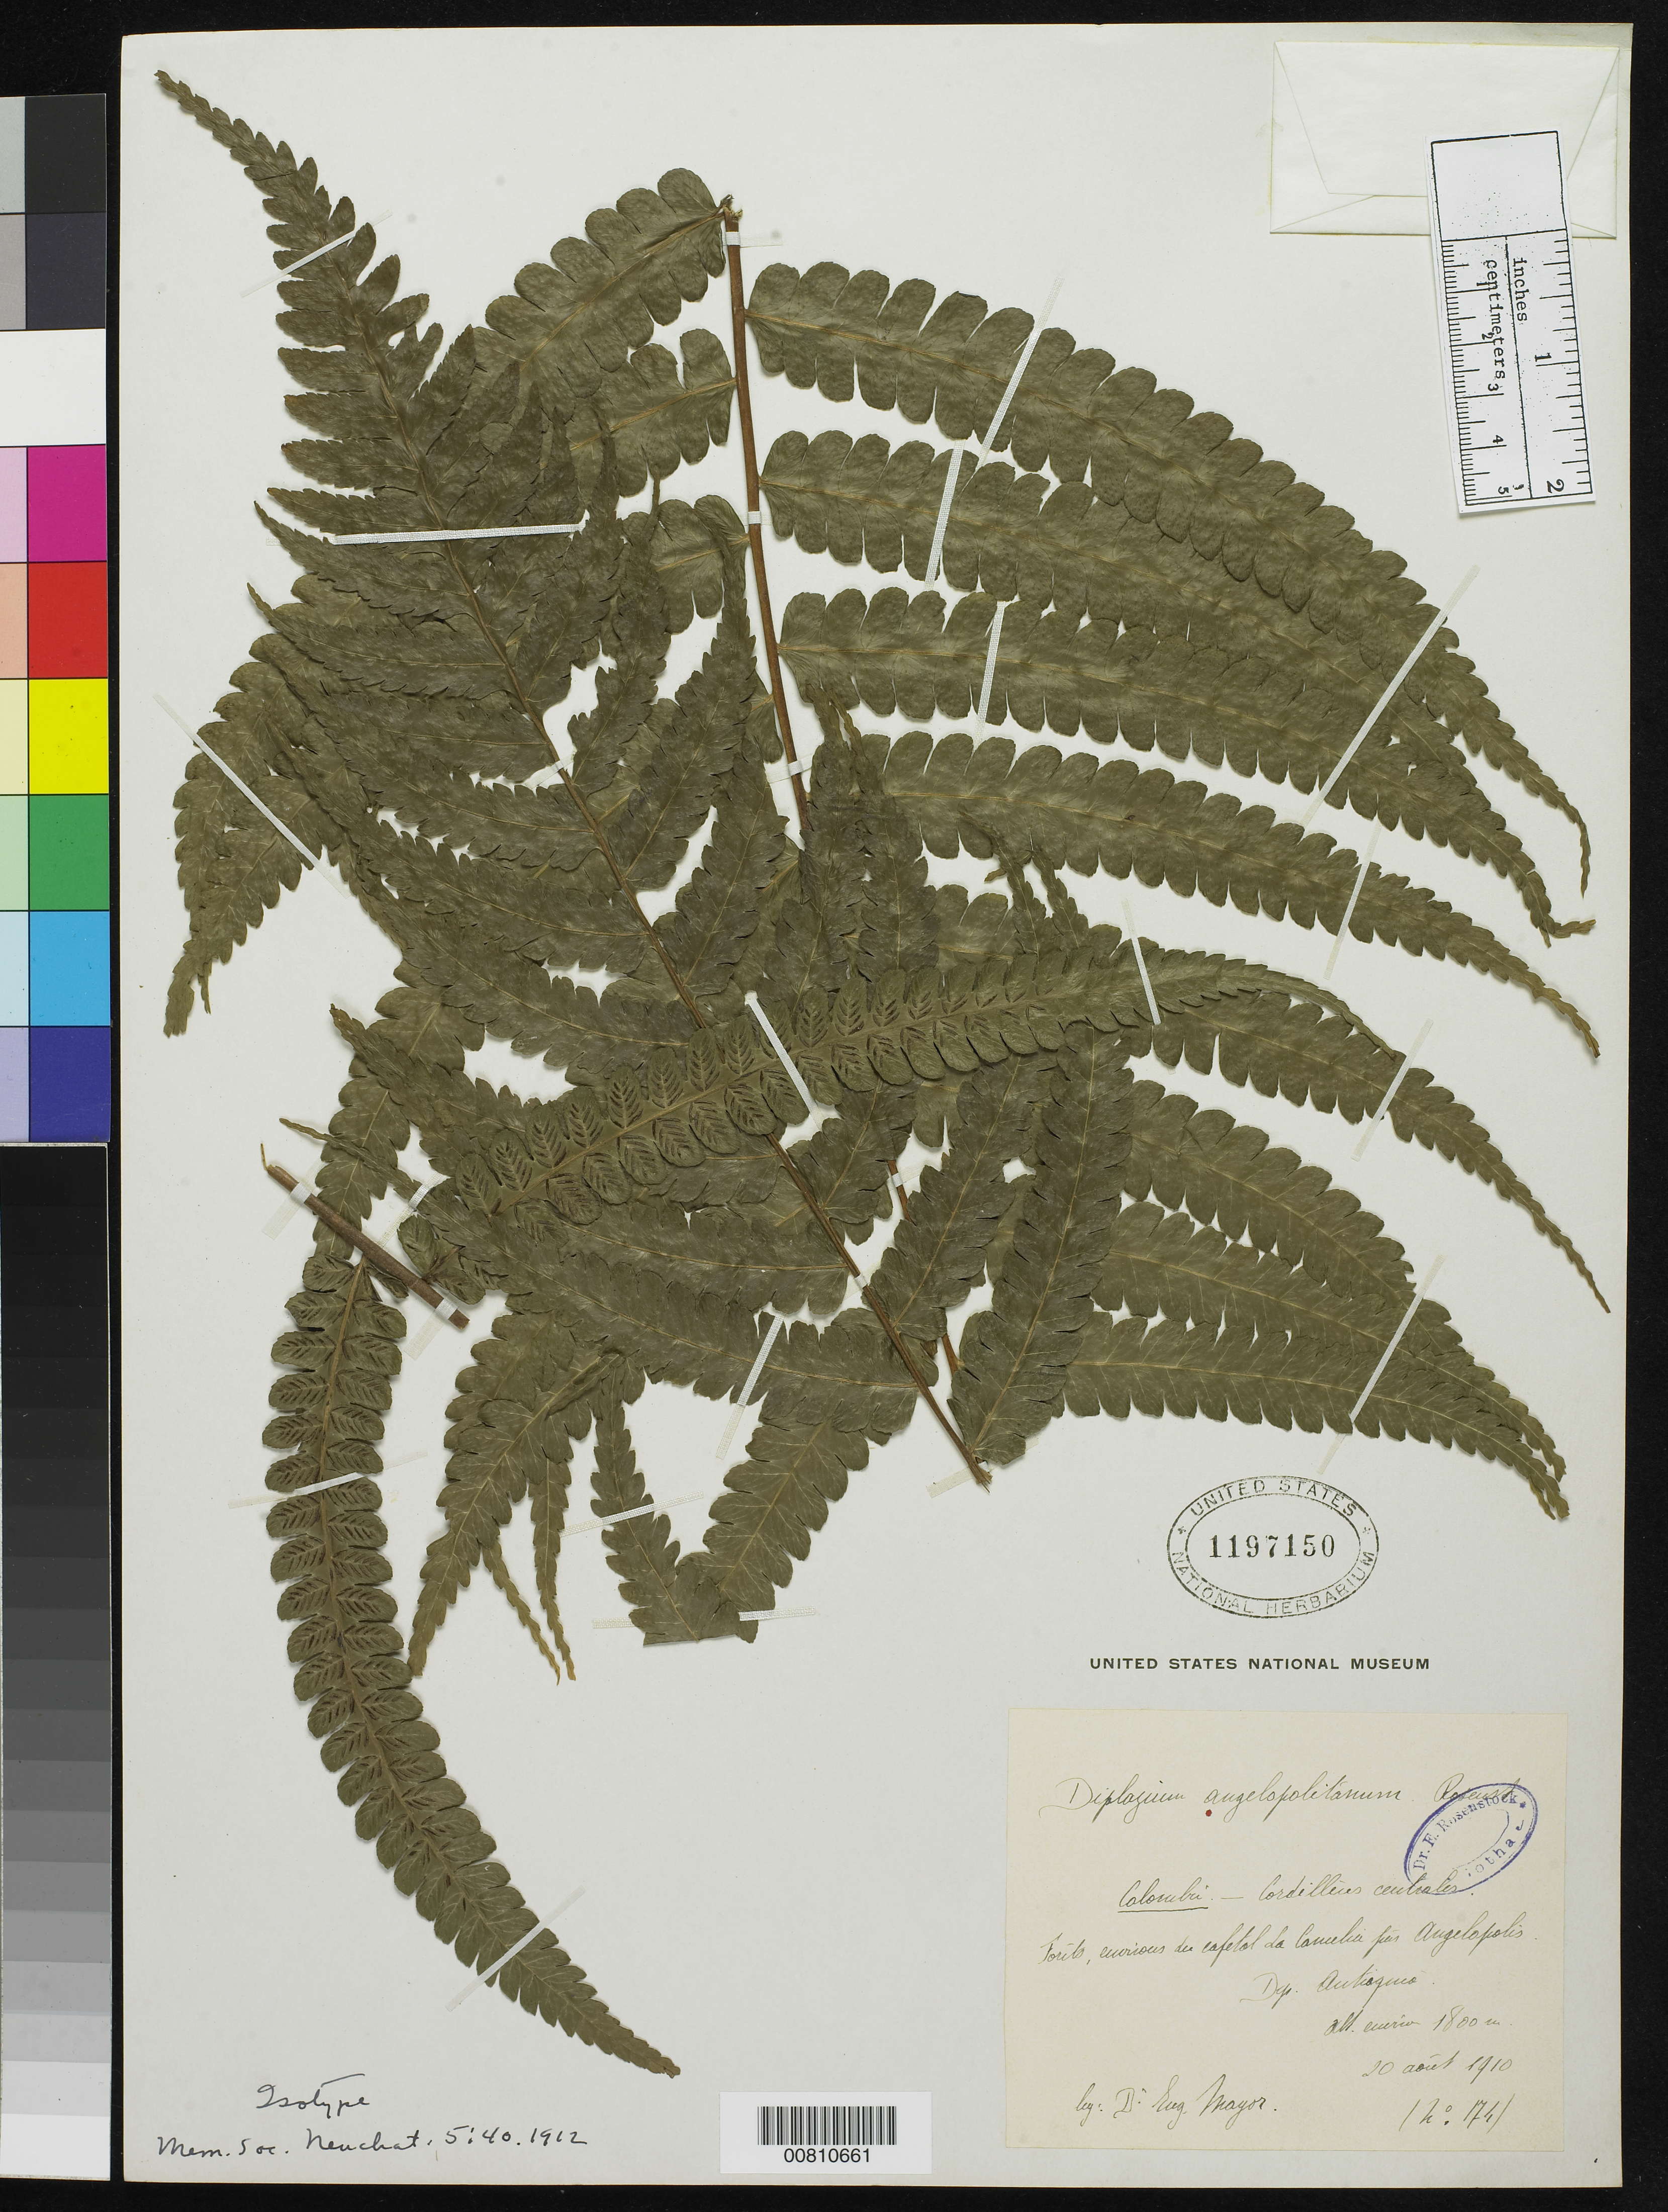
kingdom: Plantae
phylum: Tracheophyta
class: Polypodiopsida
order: Polypodiales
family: Athyriaceae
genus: Diplazium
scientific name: Diplazium angelopolitanum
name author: Rosenst.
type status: Isotype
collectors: E. Mayer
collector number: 174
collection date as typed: Aug 1910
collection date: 1910-08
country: Colombia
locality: Cordillera Centrales.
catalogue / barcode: US 1197150